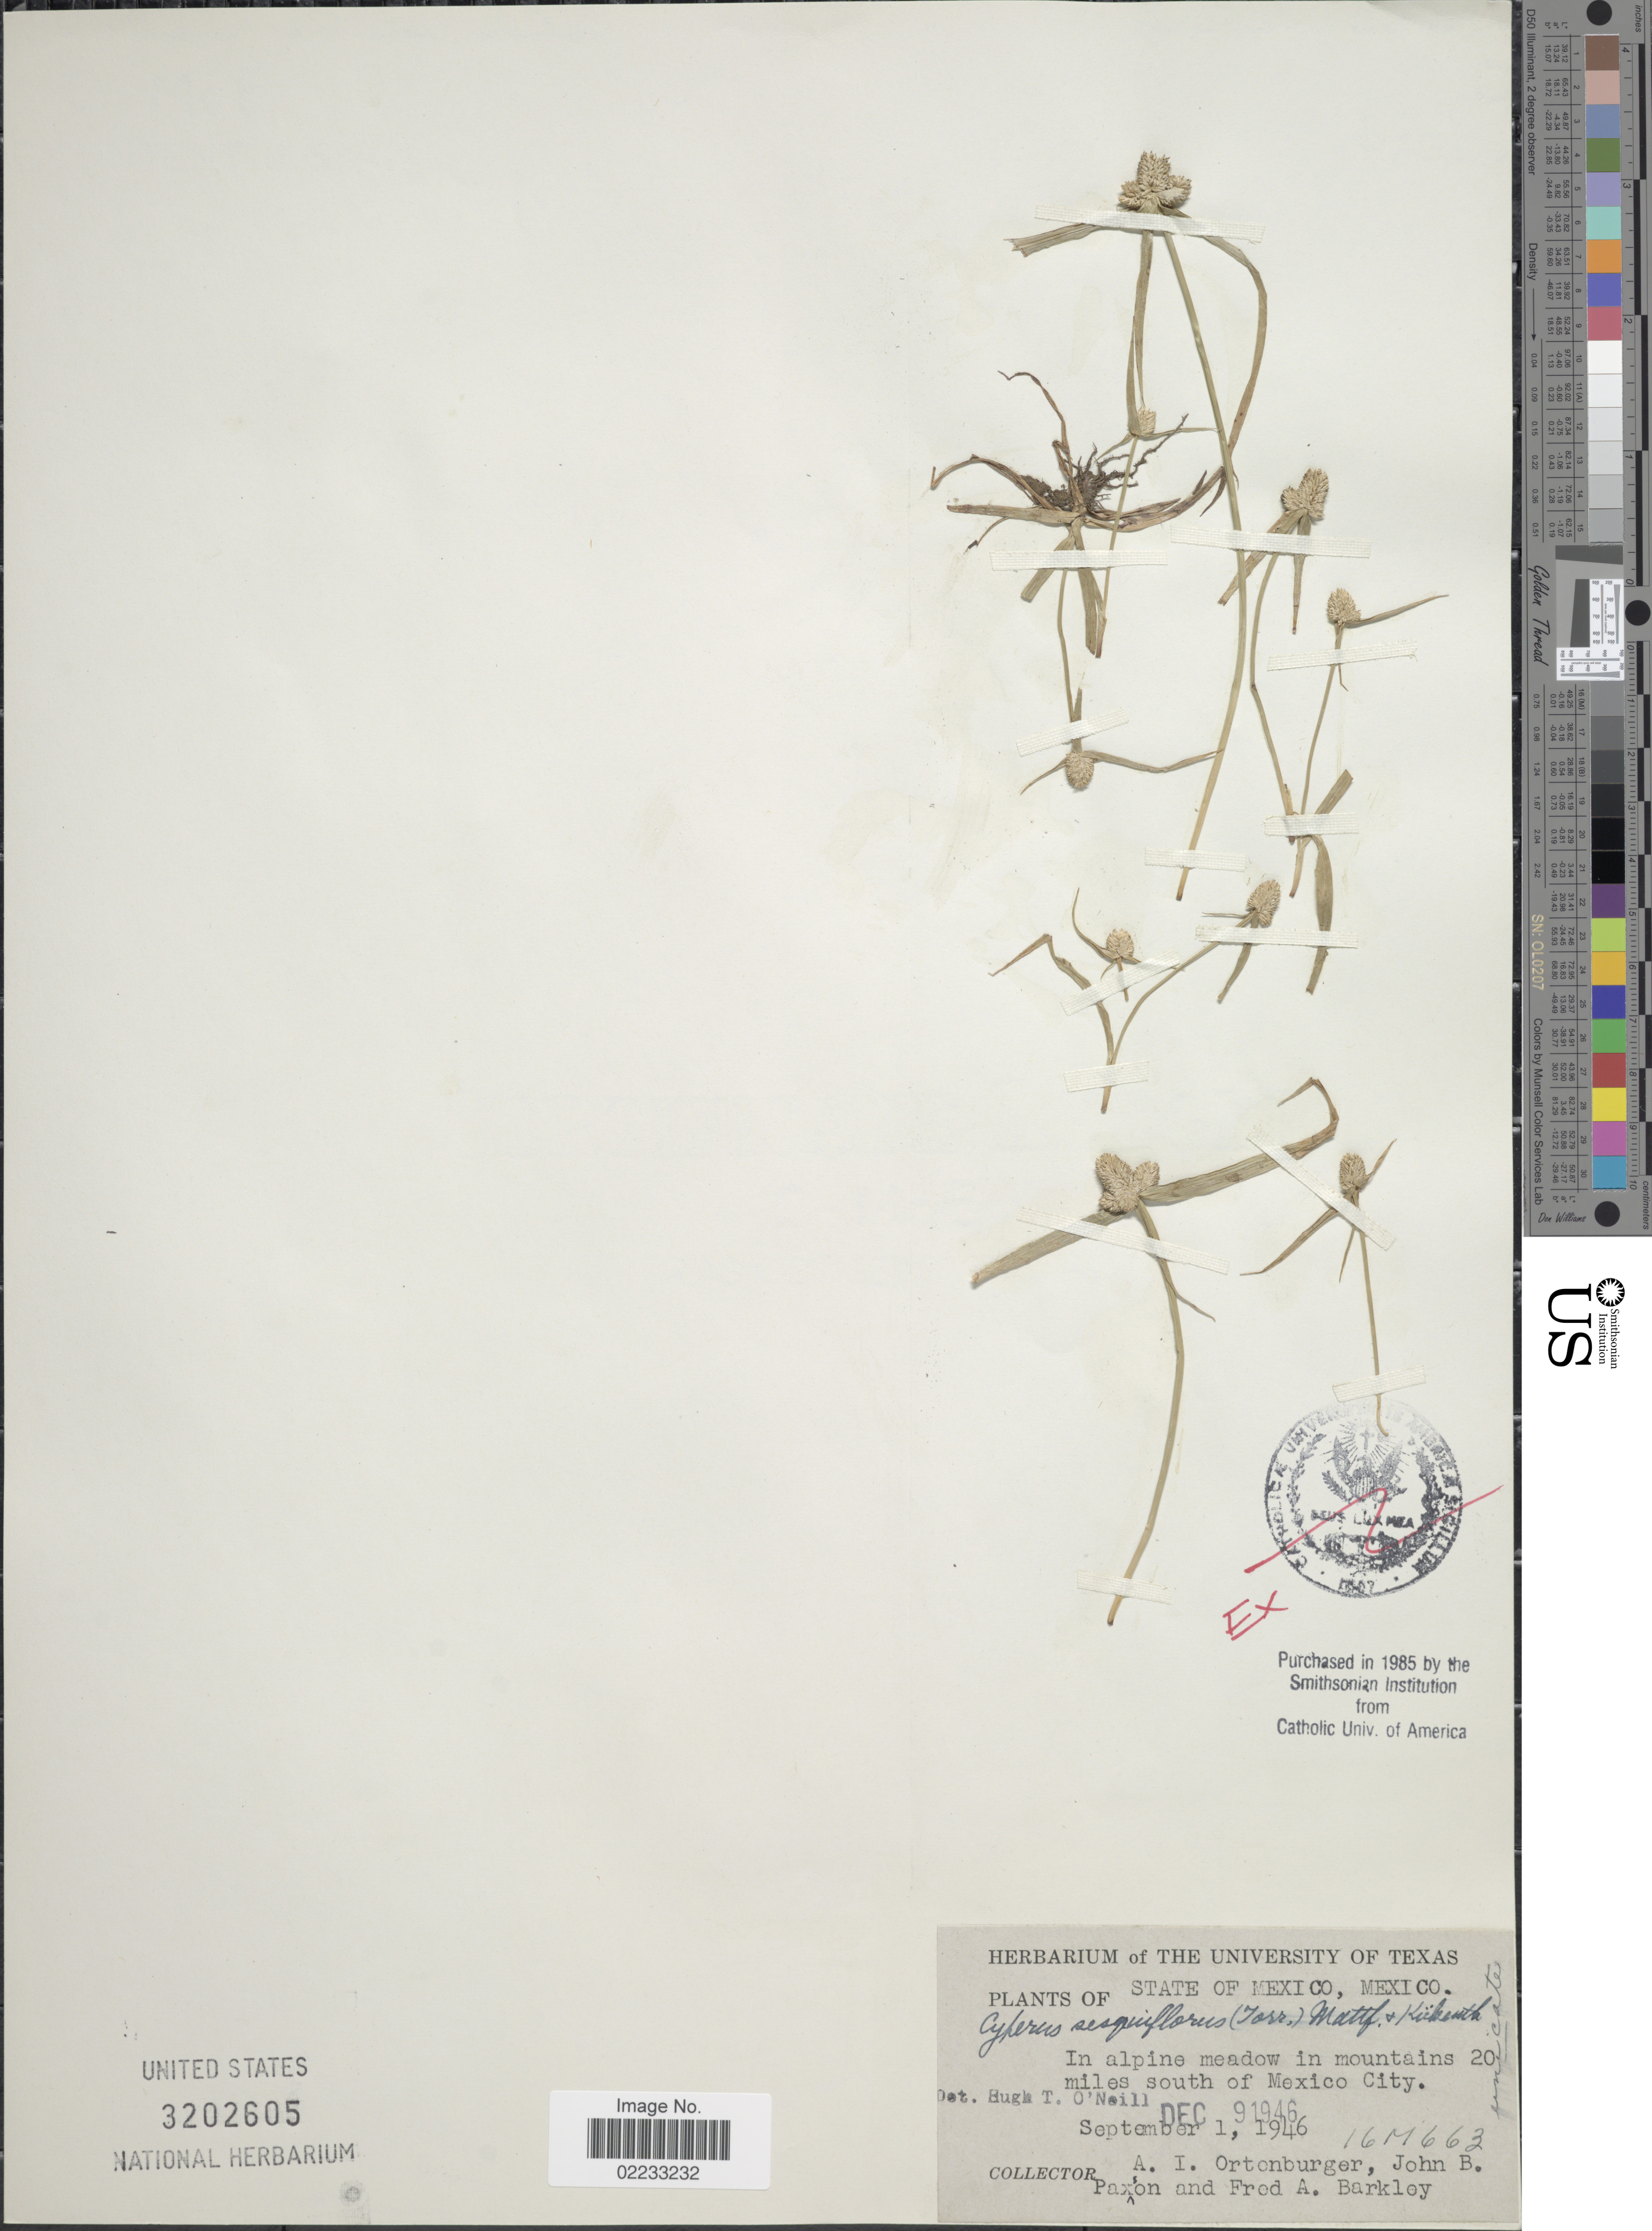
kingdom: Plantae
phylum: Tracheophyta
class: Liliopsida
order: Poales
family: Cyperaceae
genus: Cyperus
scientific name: Cyperus sesquiflorus subsp. sesquiflorus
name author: (Torr.) Mattf. & Kük.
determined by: Strong, M. T., (US), Smithsonian Institution - National Museum of Natural History (UNITED STATES)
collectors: A. Ortenburger, J. Paxon & F. A. Barkley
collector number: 16M663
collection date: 1946-09-01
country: Mexico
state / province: México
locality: In alpine meadow in mountains 20 miles south of Mexico City.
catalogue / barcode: US 3202605